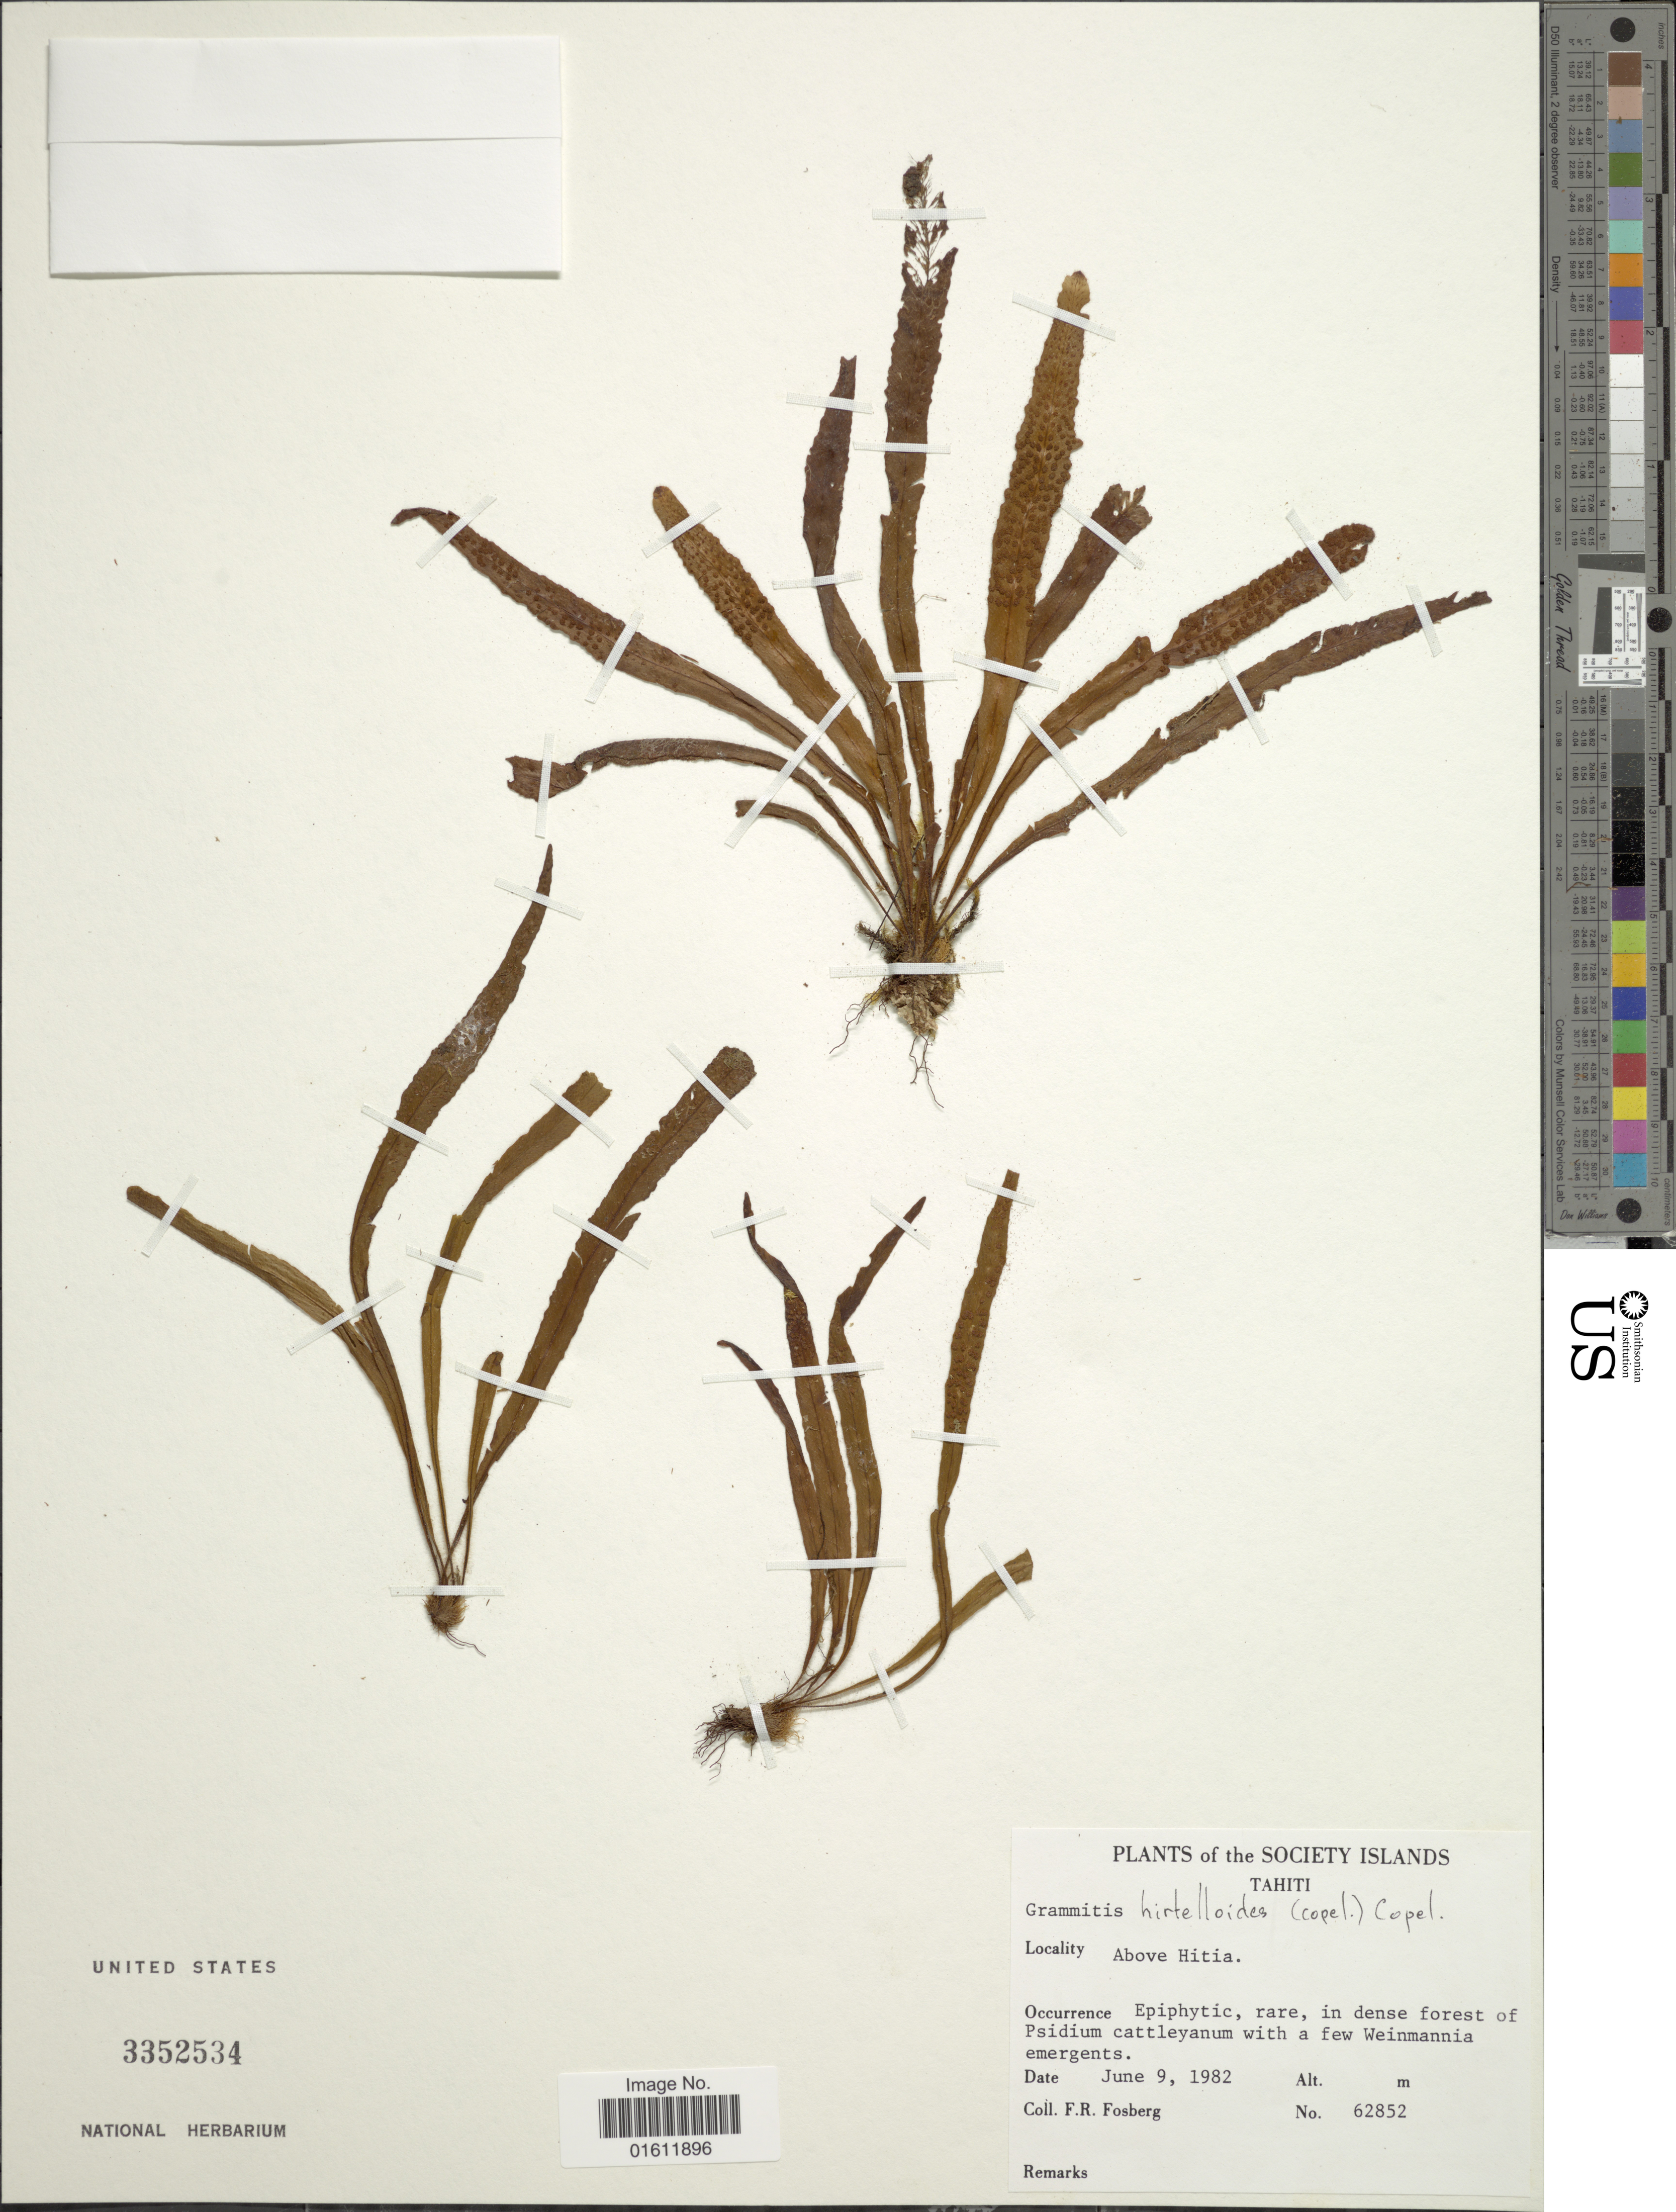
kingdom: Plantae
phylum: Tracheophyta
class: Polypodiopsida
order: Polypodiales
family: Polypodiaceae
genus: Radiogrammitis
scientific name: Radiogrammitis hirtelloides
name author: (Copel.) Copel.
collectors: F. R. Fosberg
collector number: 62852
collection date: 1982-06-09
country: French Polynesia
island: Tahiti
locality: The Society Islands, Tahiti, Above Hitia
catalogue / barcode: US 3352534